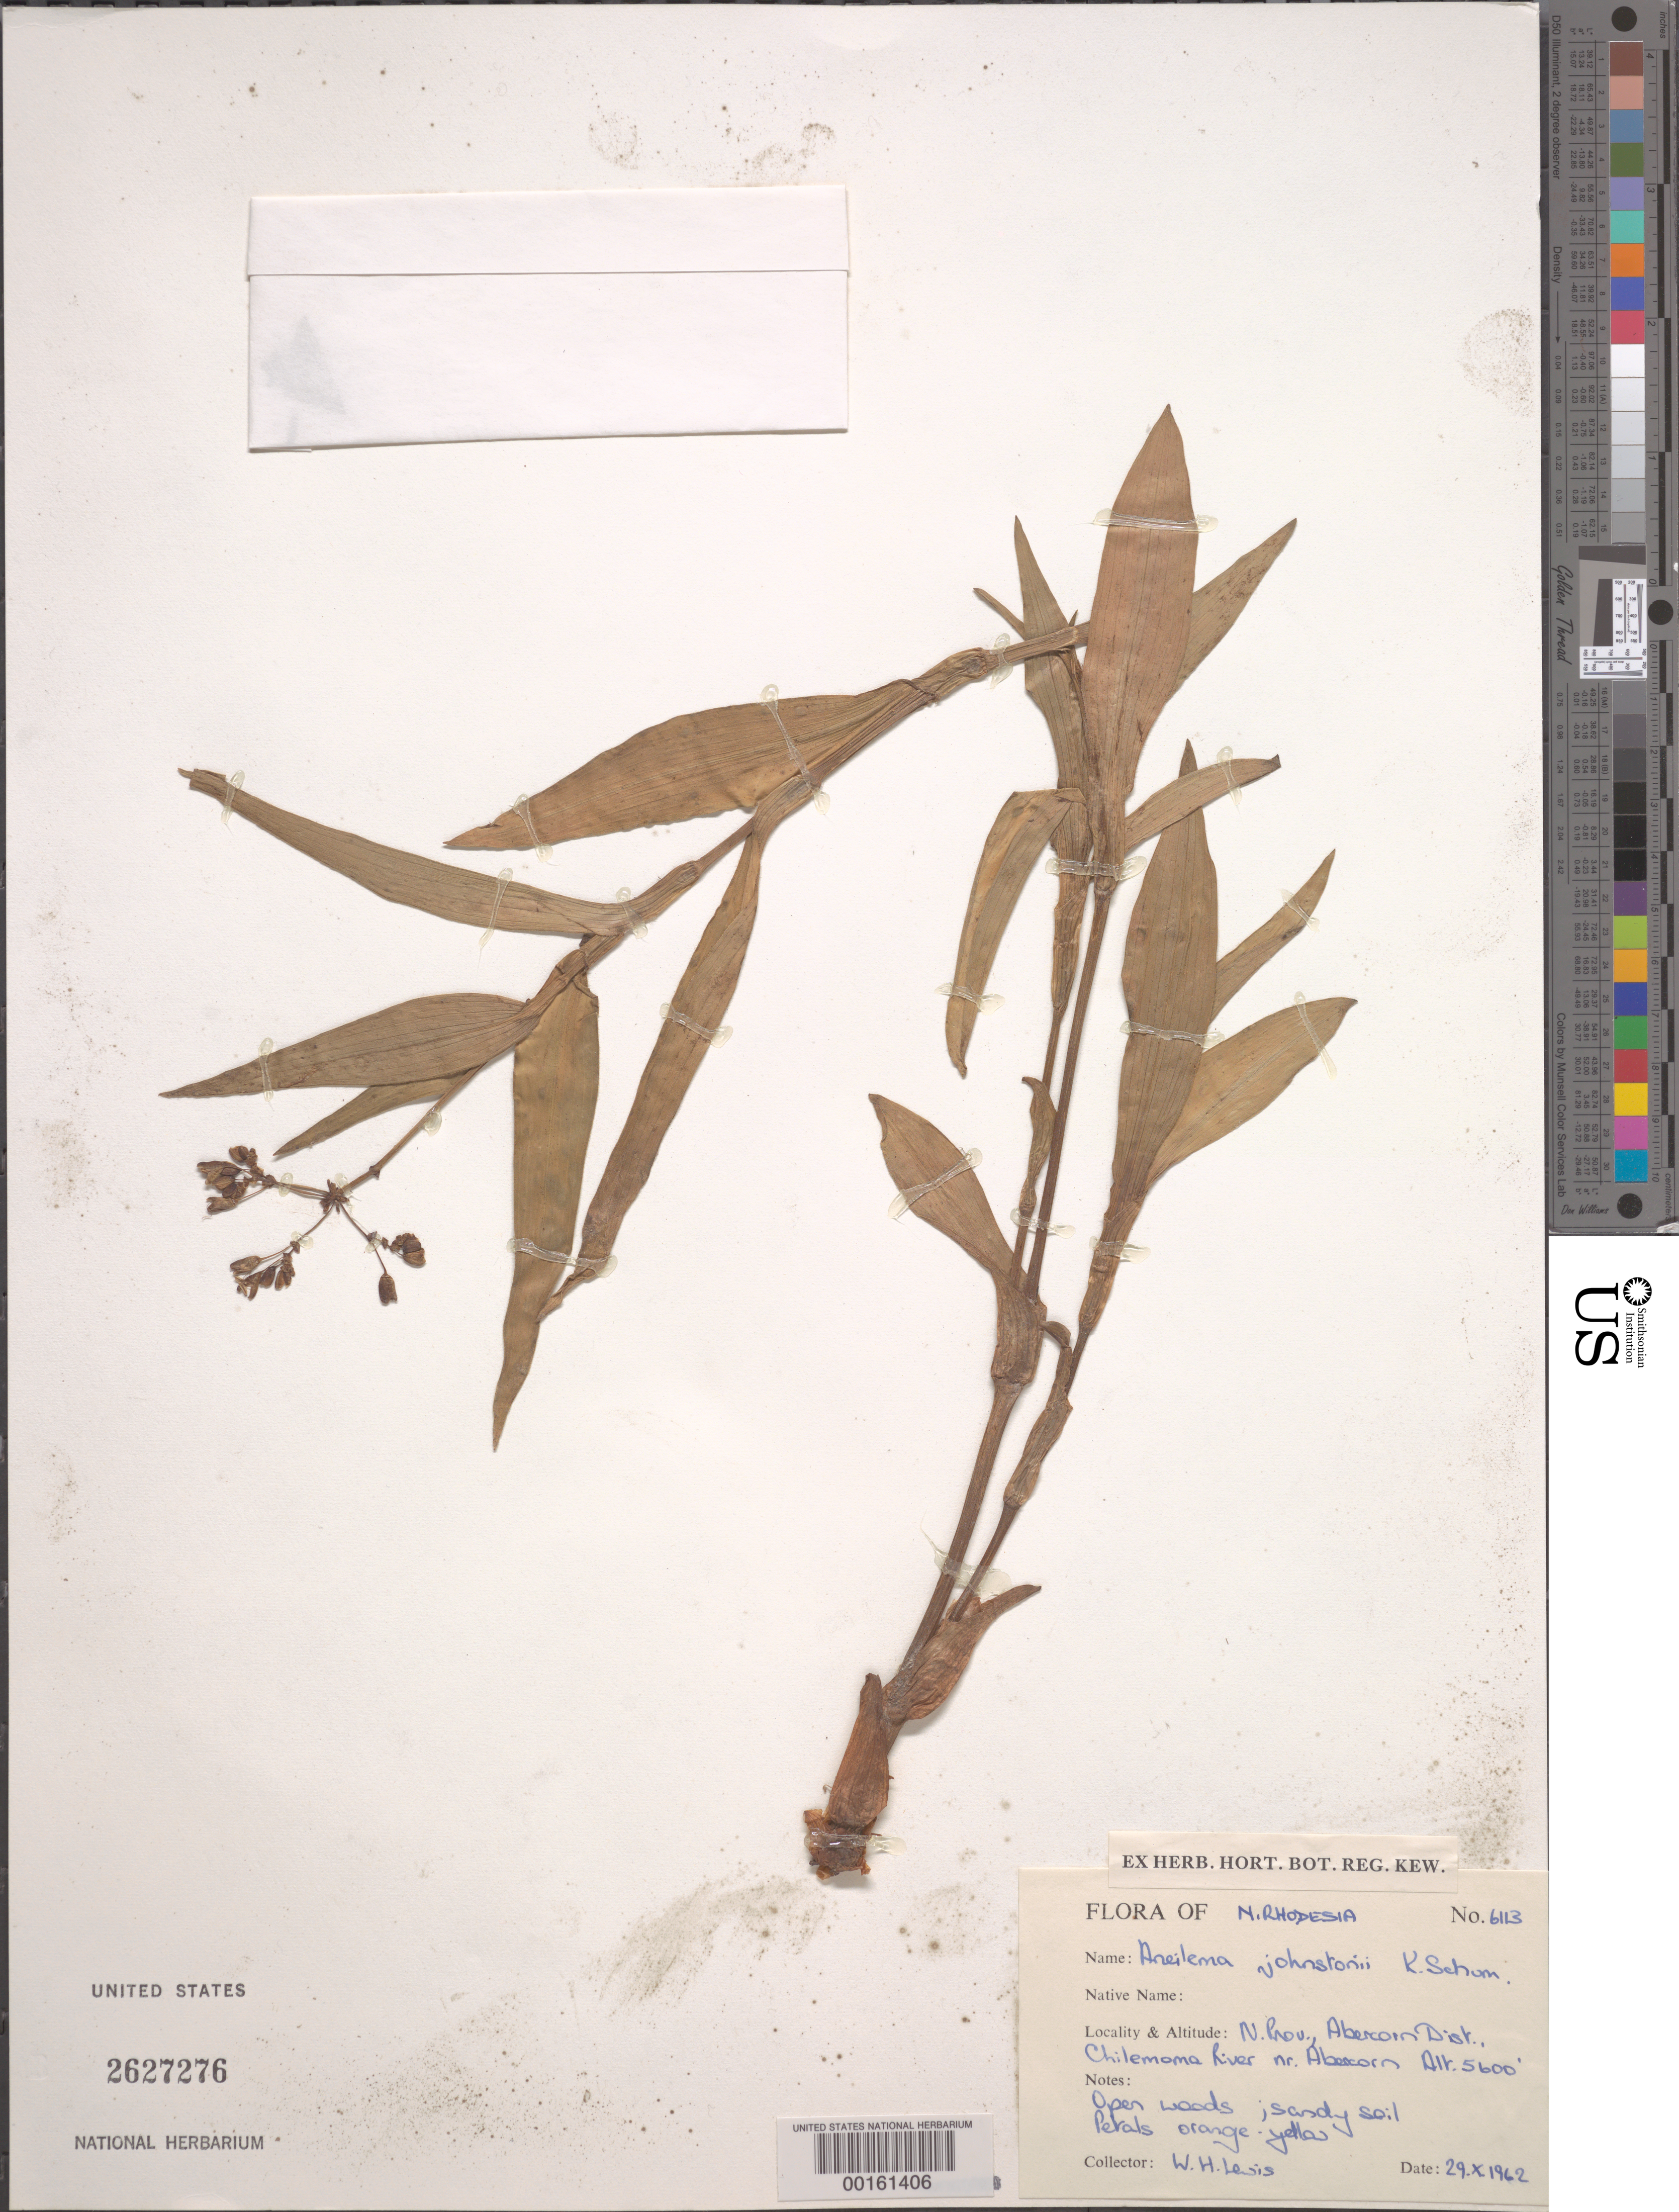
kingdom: Plantae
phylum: Tracheophyta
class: Liliopsida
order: Commelinales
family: Commelinaceae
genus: Aneilema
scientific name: Aneilema johnstonii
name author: K. Schum.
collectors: W. H. Lewis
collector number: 6113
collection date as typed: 29 Oct 1962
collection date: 1962-10-29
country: Zambia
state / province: Northern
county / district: Abercorn Dist.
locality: Chilemoma river, n abercorn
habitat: Open woods, sandy soil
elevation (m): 1708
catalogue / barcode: US 2627276